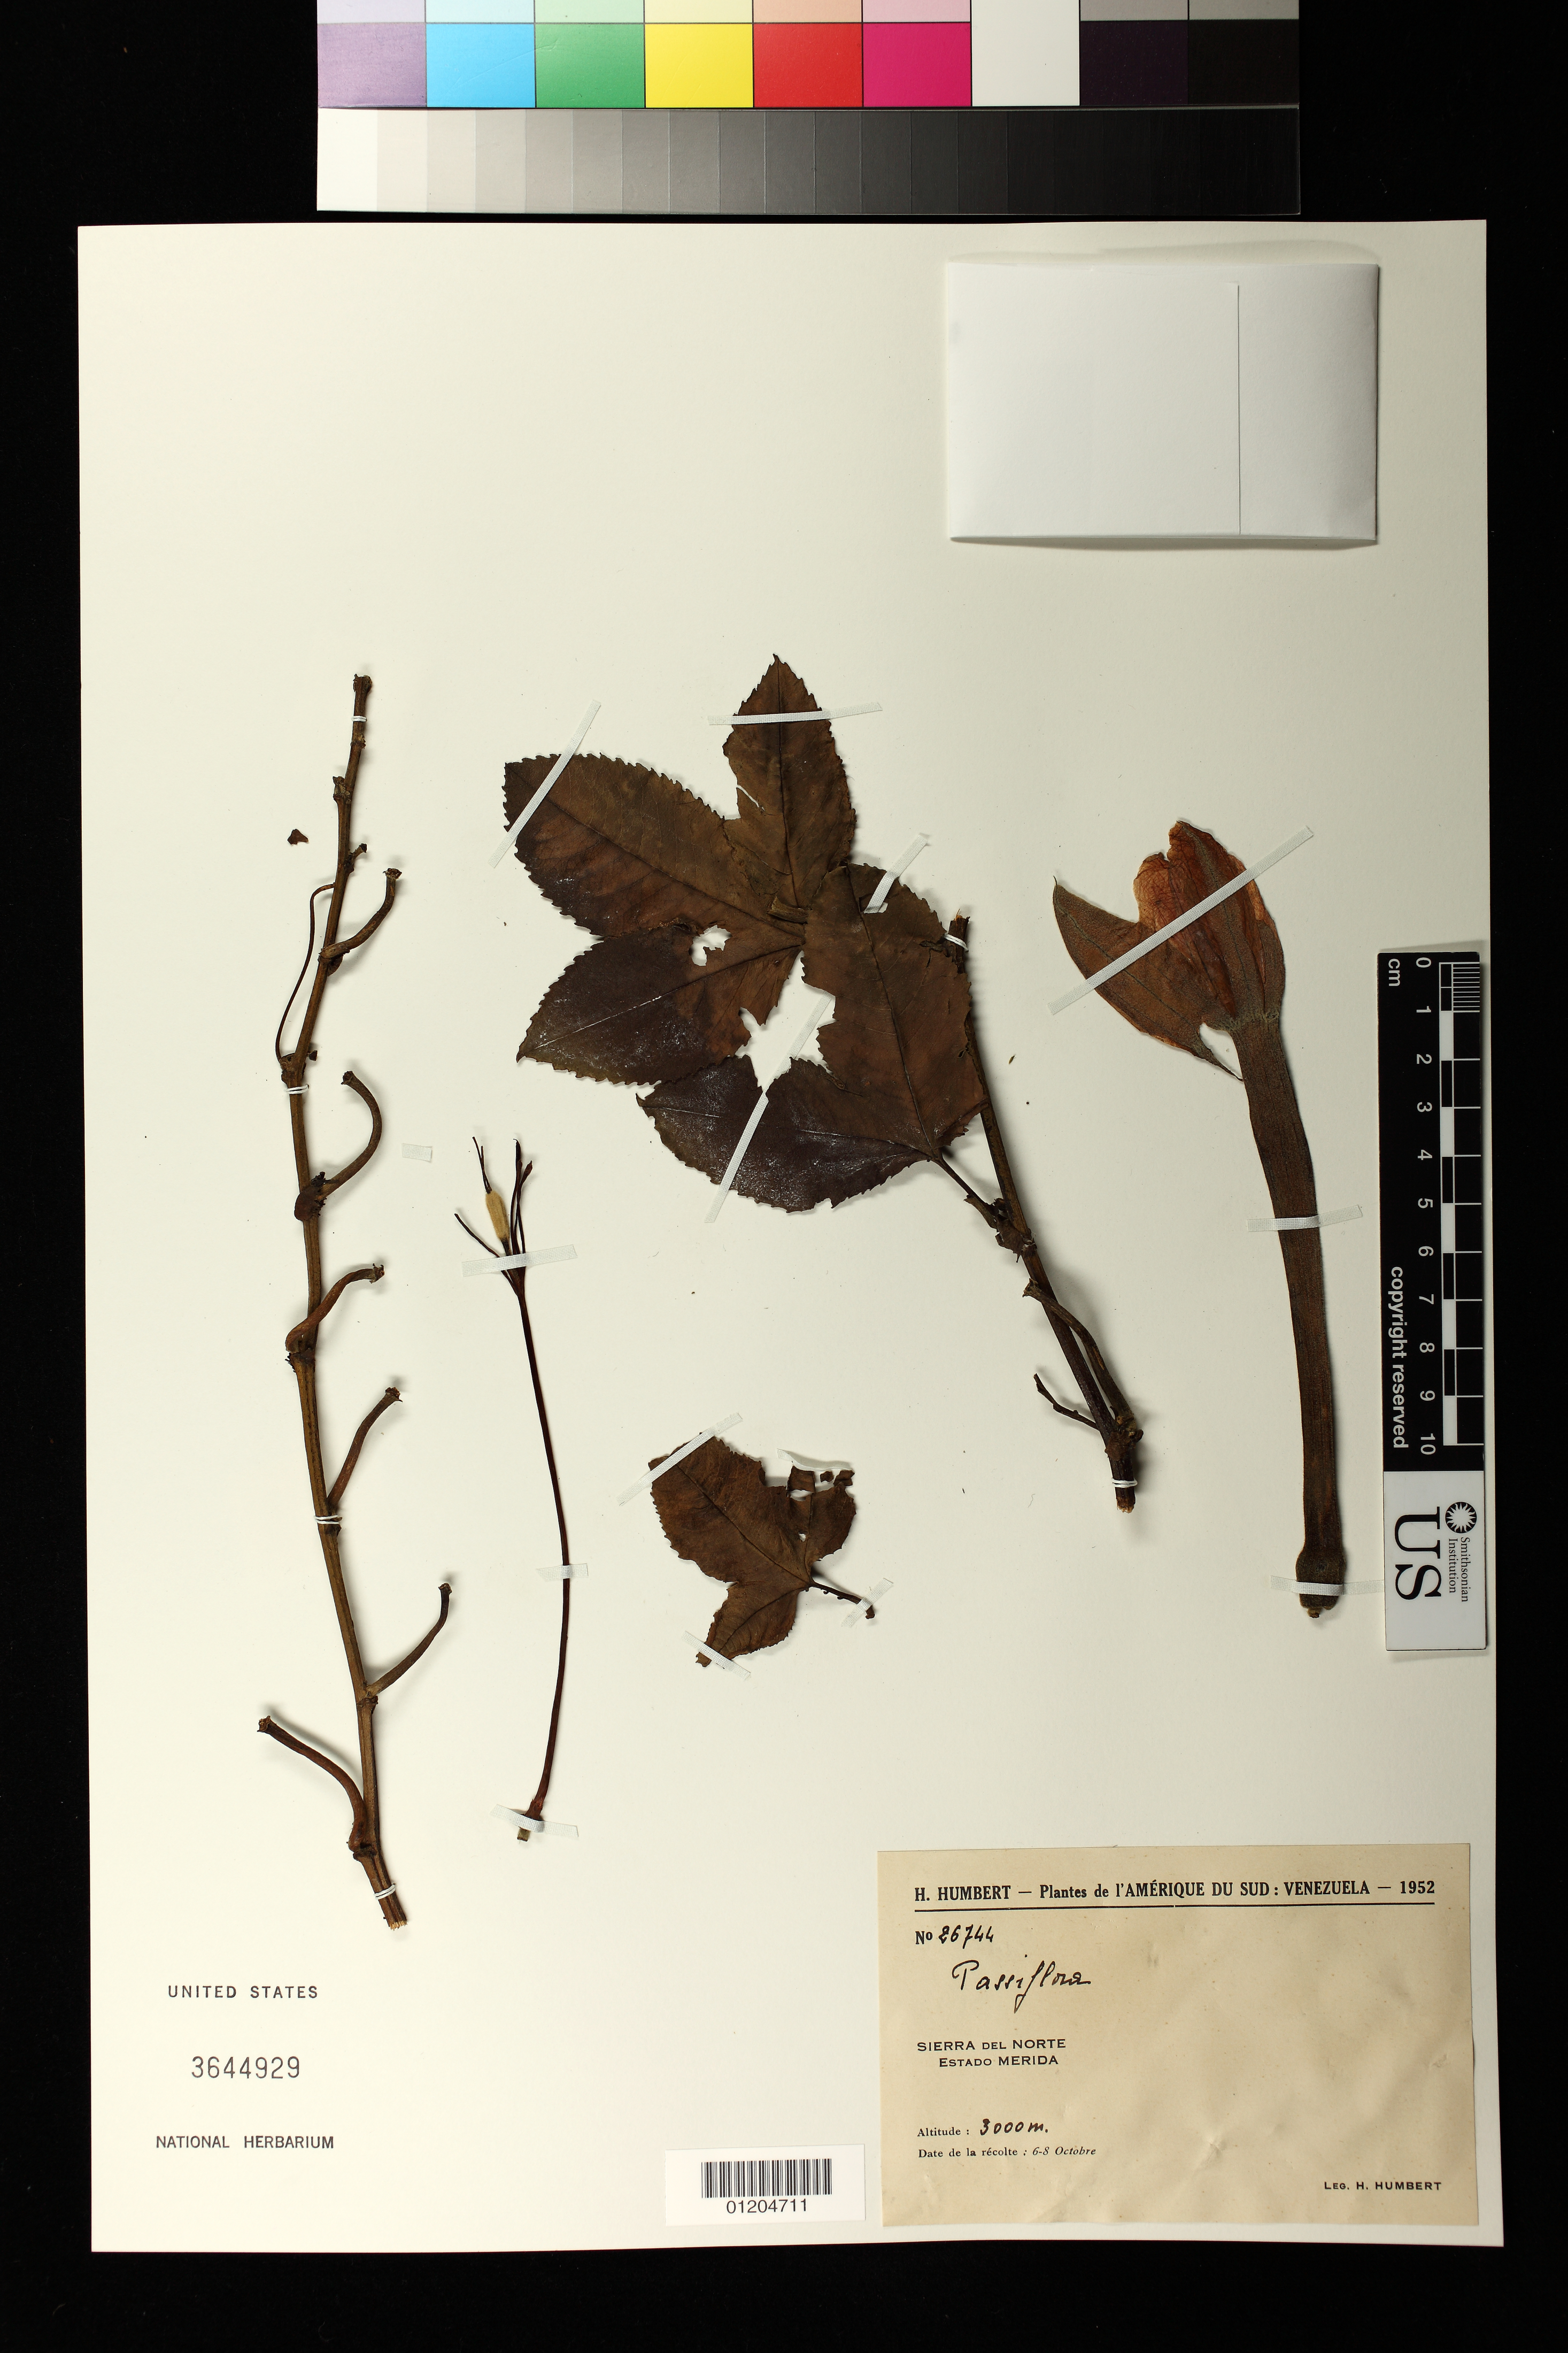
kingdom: Plantae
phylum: Tracheophyta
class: Magnoliopsida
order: Malpighiales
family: Passifloraceae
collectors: H. Humbert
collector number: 86744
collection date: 1952-10-06/1952-10-08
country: Venezuela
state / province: Mérida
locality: Sierra del Norte.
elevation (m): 3000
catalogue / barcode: US 3644929